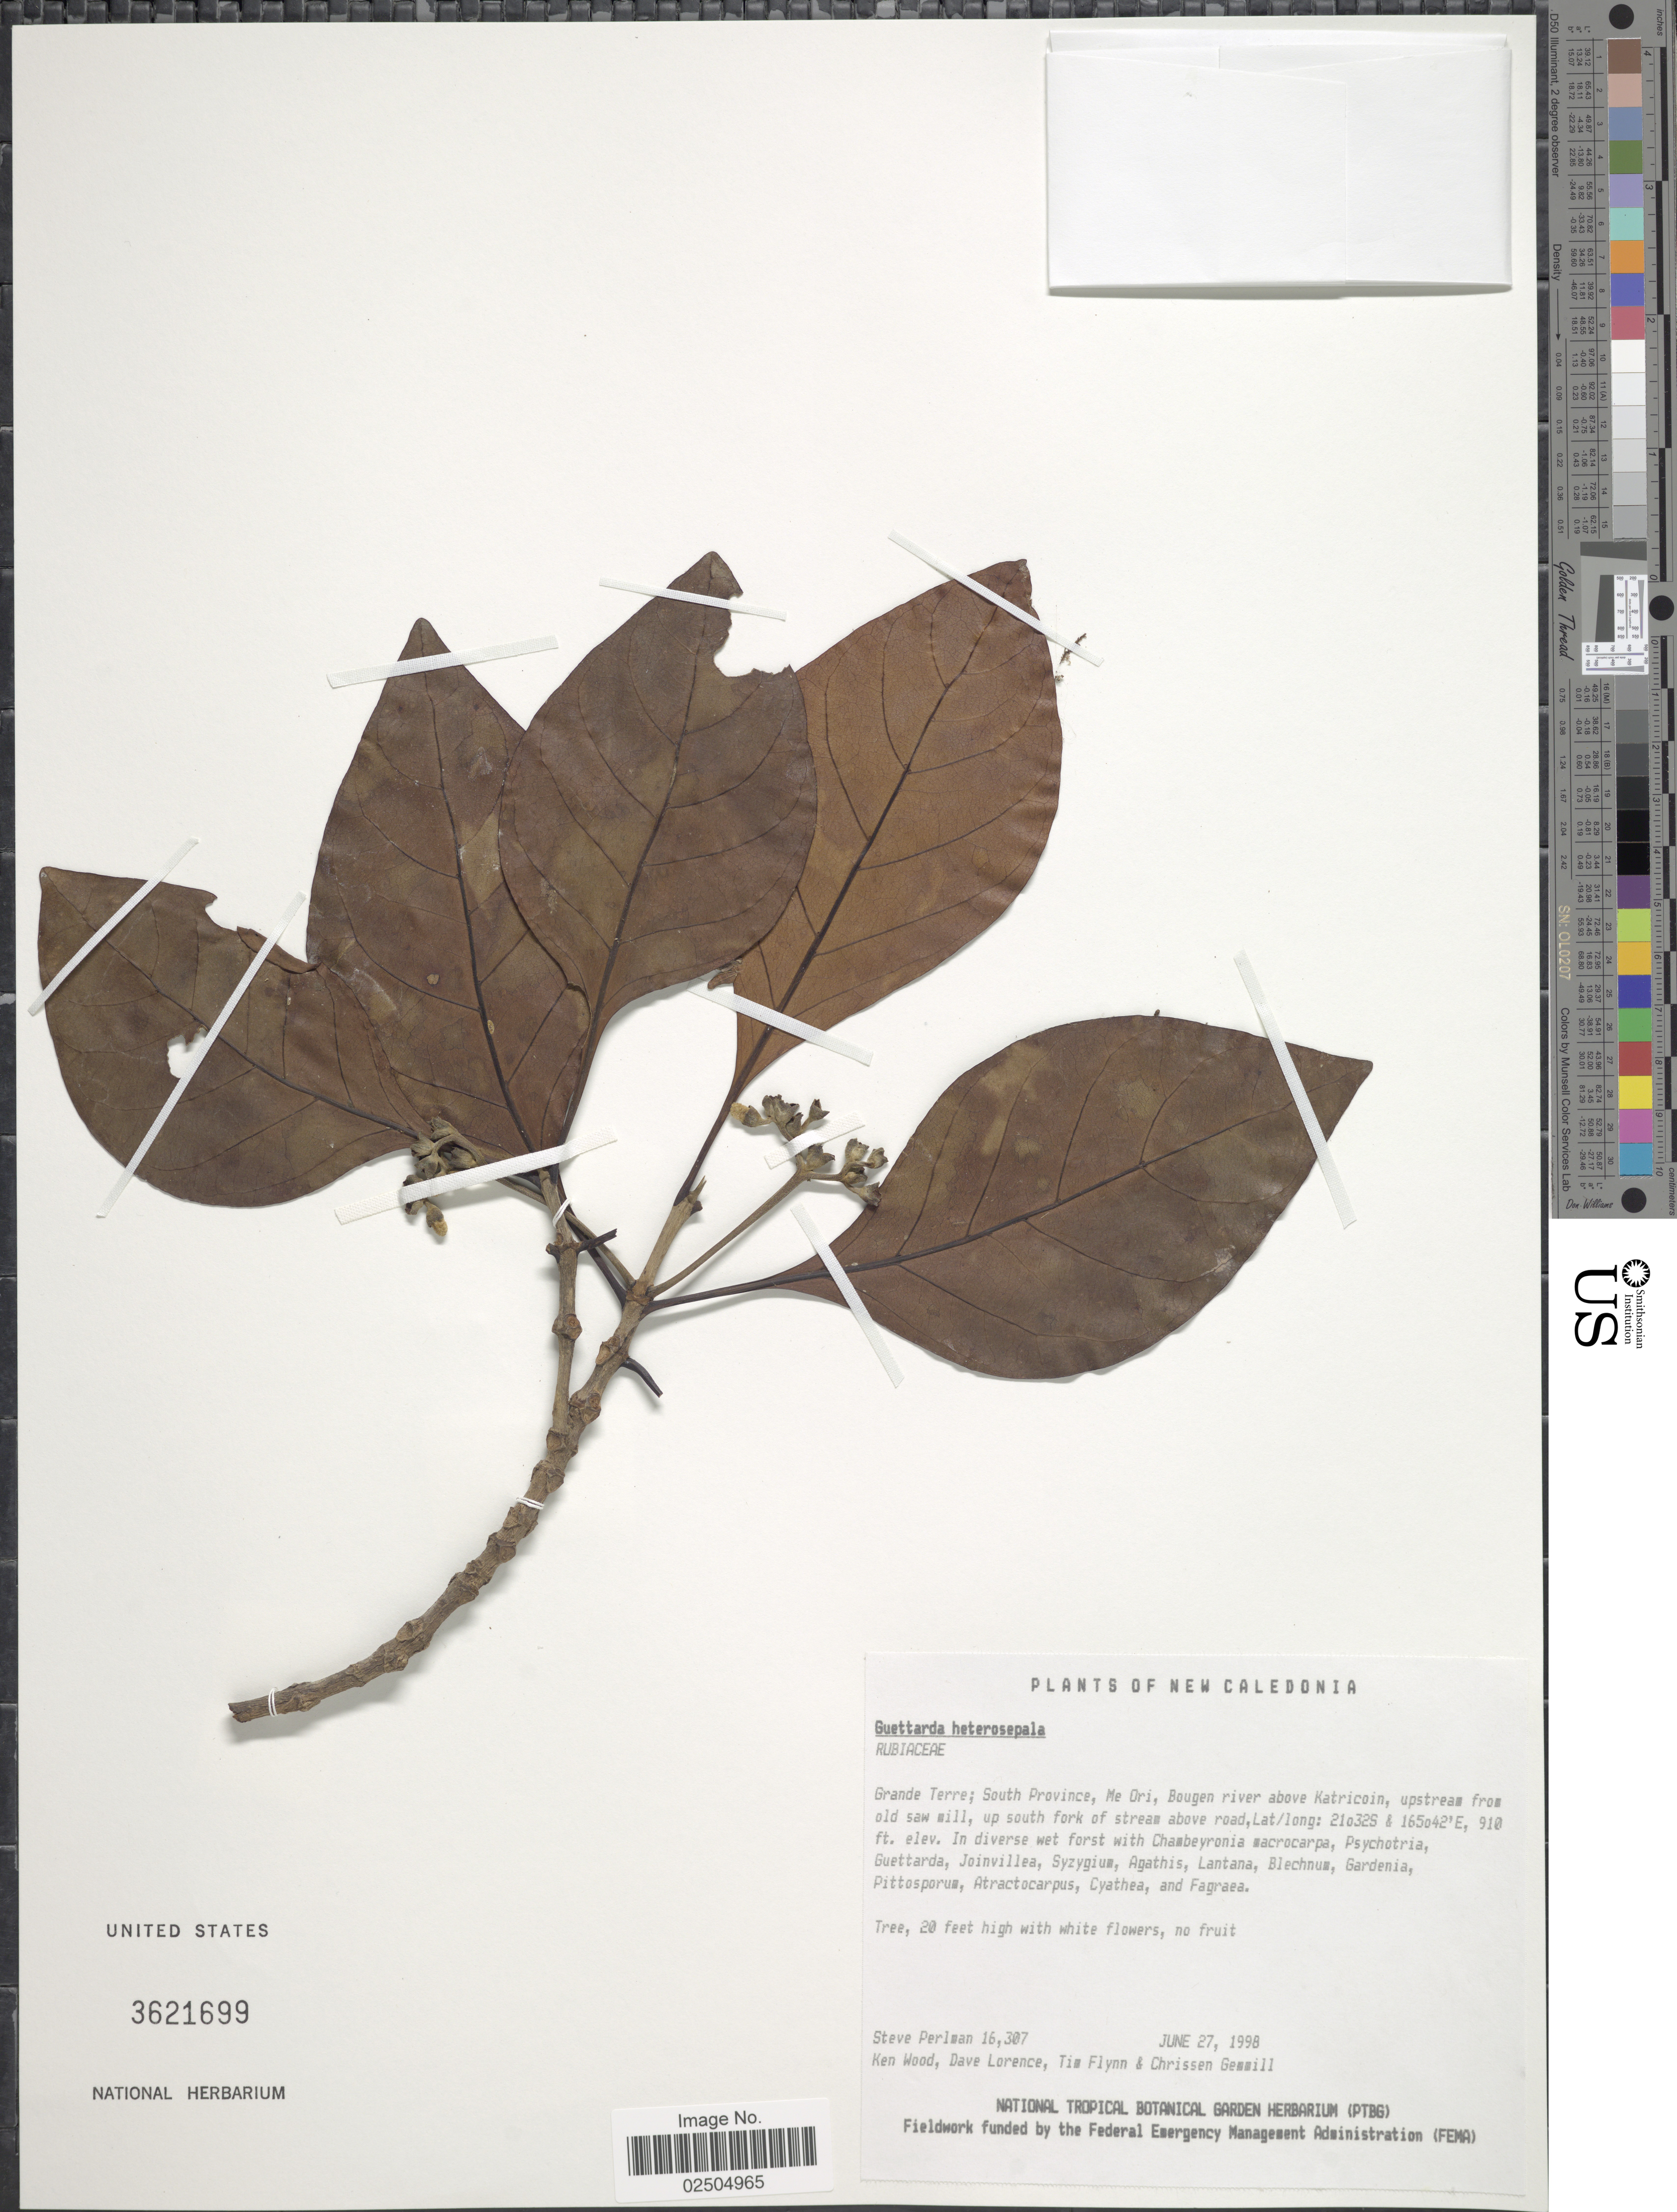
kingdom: Plantae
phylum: Tracheophyta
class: Magnoliopsida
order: Gentianales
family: Rubiaceae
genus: Guettarda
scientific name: Guettarda heterosepala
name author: Guillaumin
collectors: S. Perlman, K. R. Wood, D. Lorence & T. Flynn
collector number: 16307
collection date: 1998-06-27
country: New Caledonia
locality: Grande Terre: South Province, Me Ori, Bougen river above Katricoin, upstream from old saw mill, up south fork of stream above road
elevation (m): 910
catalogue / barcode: US 3621699